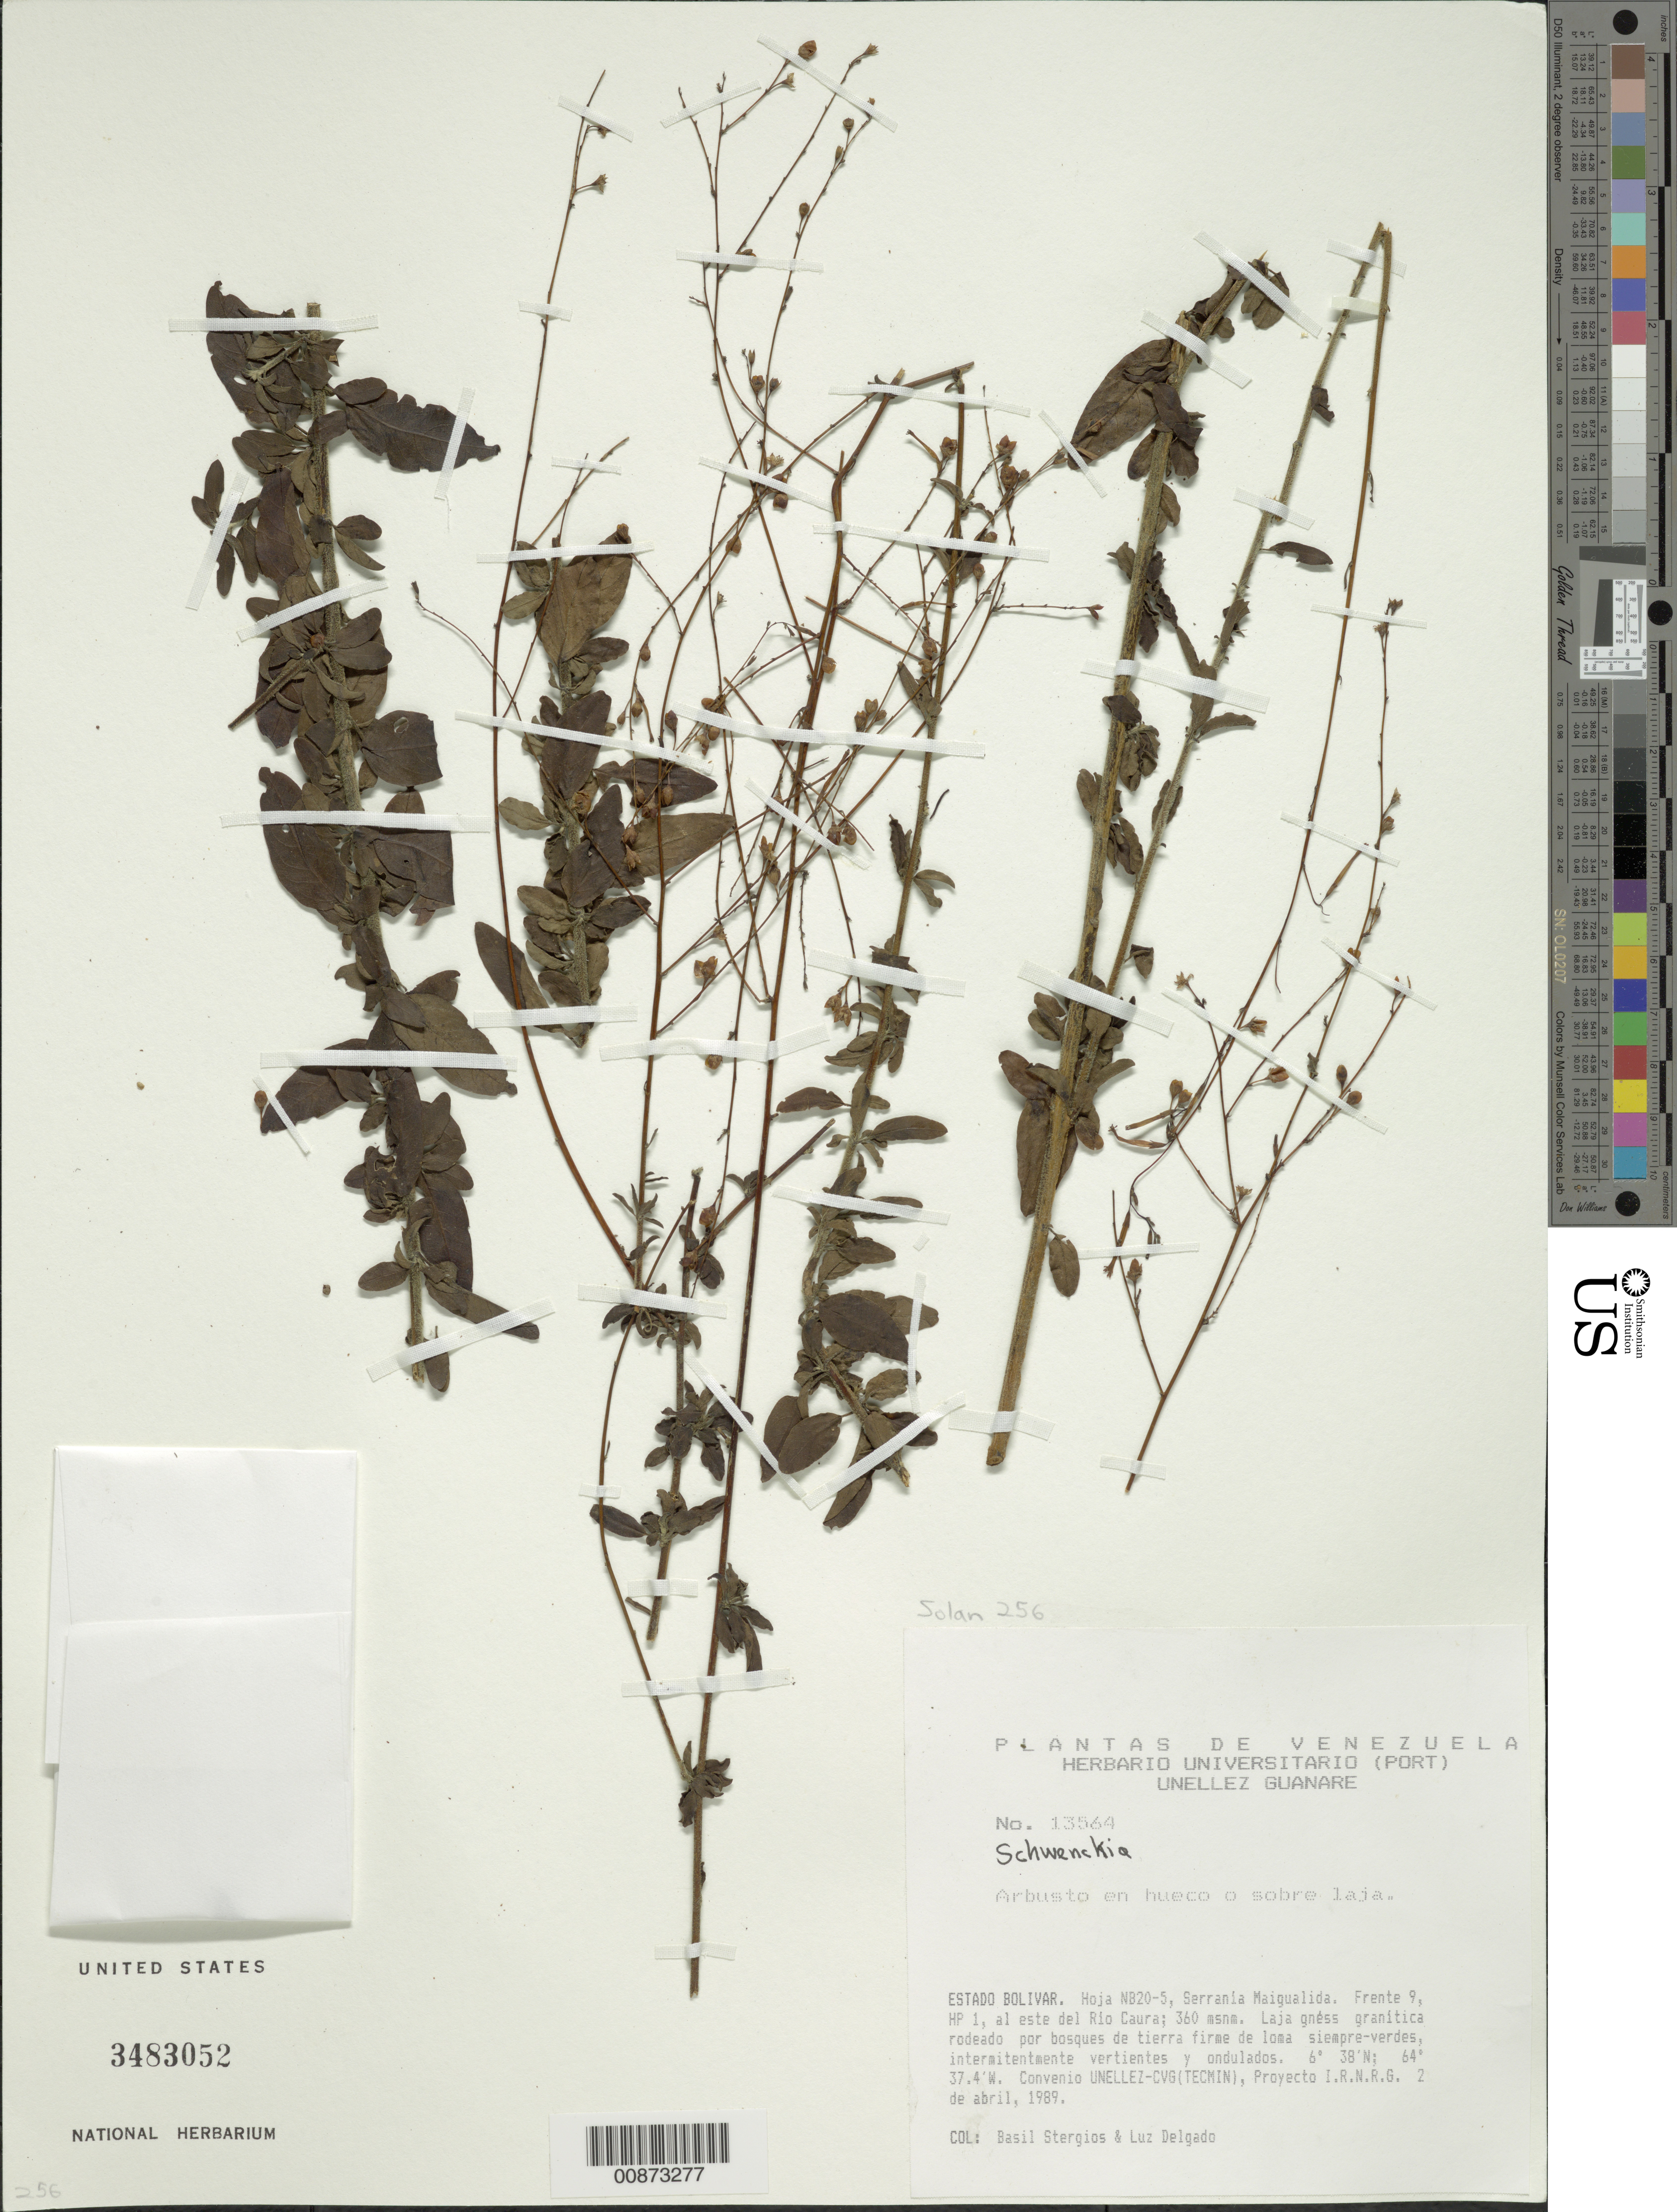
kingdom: Plantae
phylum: Tracheophyta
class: Magnoliopsida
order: Solanales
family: Solanaceae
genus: Schwenckia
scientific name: Schwenckia sp.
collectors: B. G. Stergios & L. Delgado V.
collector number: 13564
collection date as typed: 2-Apr-89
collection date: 1989-04-02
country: Venezuela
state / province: Bolívar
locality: Serrania Maigualida, E del río Caura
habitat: Laja gness granítica rodeado por bosques de tierra firme de loma siempre-verdes, intermitentmente vertientes y ondulados; en hueco o sobre laja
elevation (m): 360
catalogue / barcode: US 3483052